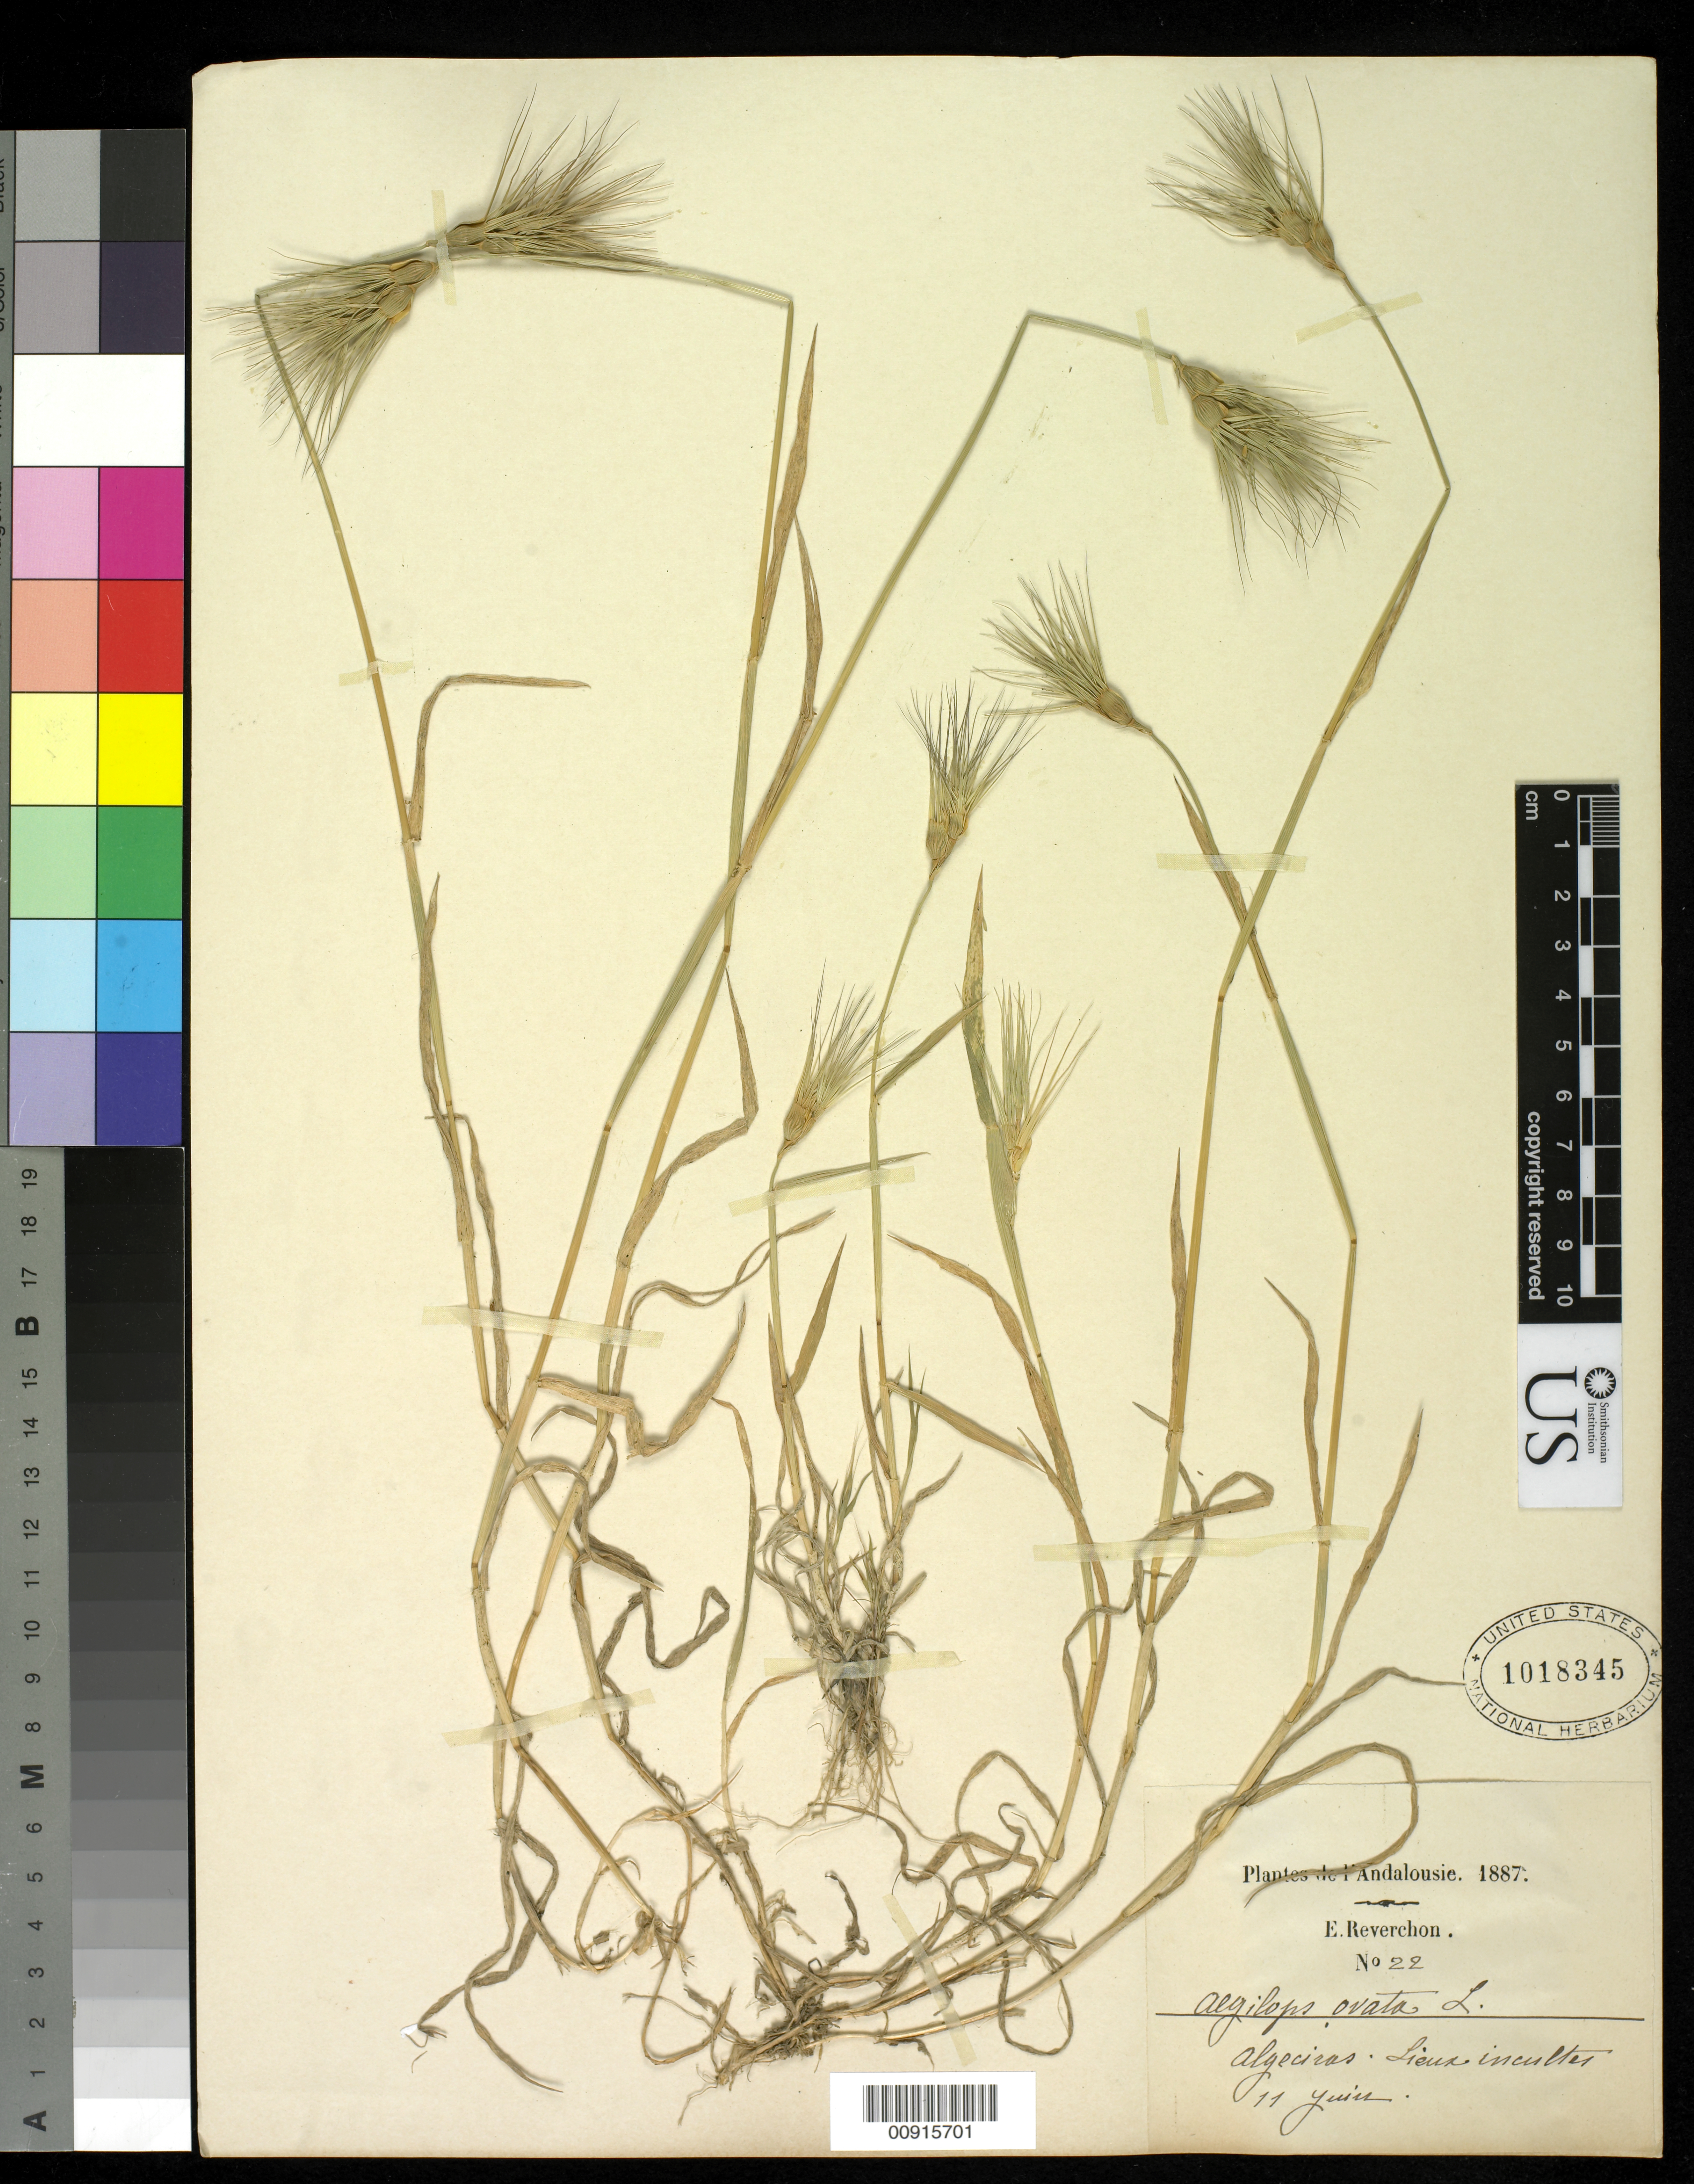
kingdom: Plantae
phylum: Tracheophyta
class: Liliopsida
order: Poales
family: Poaceae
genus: Aegilops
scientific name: Aegilops neglecta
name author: Req. ex Bertol.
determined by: Poaceae Reorganization Project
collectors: E. Reverchon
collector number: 22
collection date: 1887-06-11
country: Spain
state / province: Andalucia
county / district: Cadiz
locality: Algerciras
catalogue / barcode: US 1018345